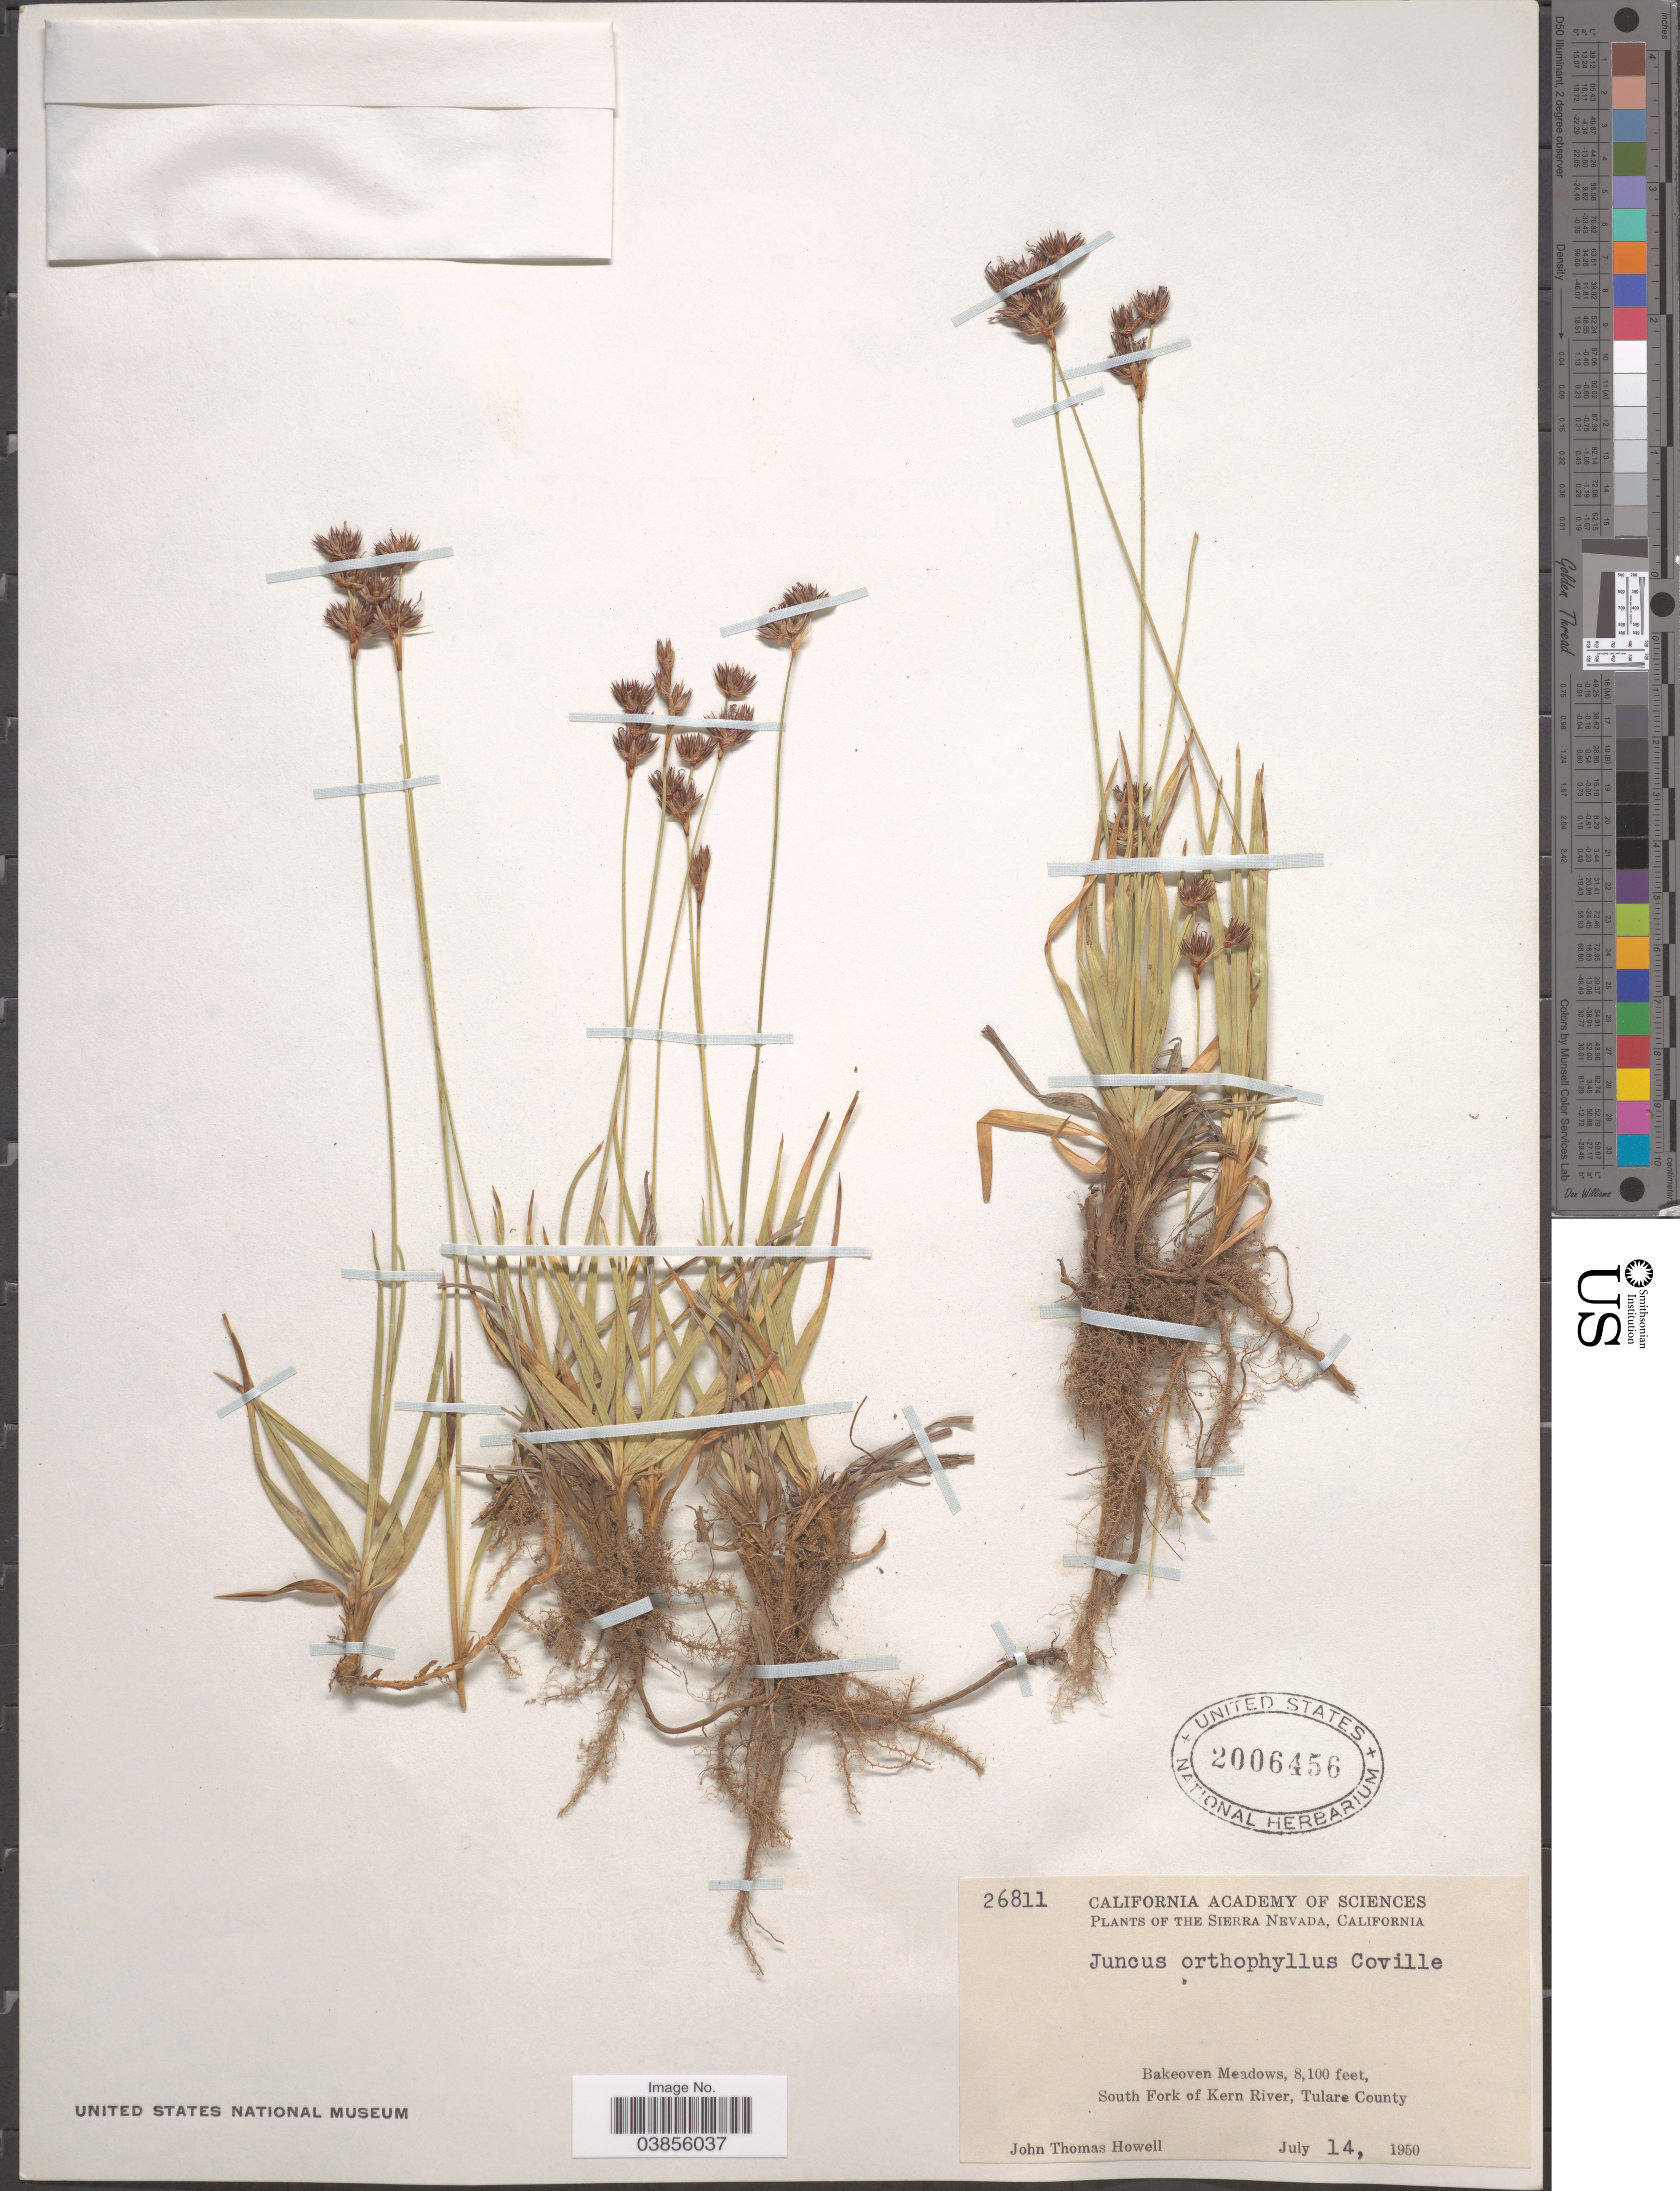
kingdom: Plantae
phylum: Tracheophyta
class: Liliopsida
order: Poales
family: Juncaceae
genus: Juncus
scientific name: Juncus orthophyllus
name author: Coville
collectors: J. T. Howell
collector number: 26811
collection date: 1950-07-14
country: United States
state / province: Oregon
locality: The Sierra Nevada. Bakeoven Meadows, South Fork of Kern River, Tulare County.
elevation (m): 2469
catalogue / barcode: US 2006456